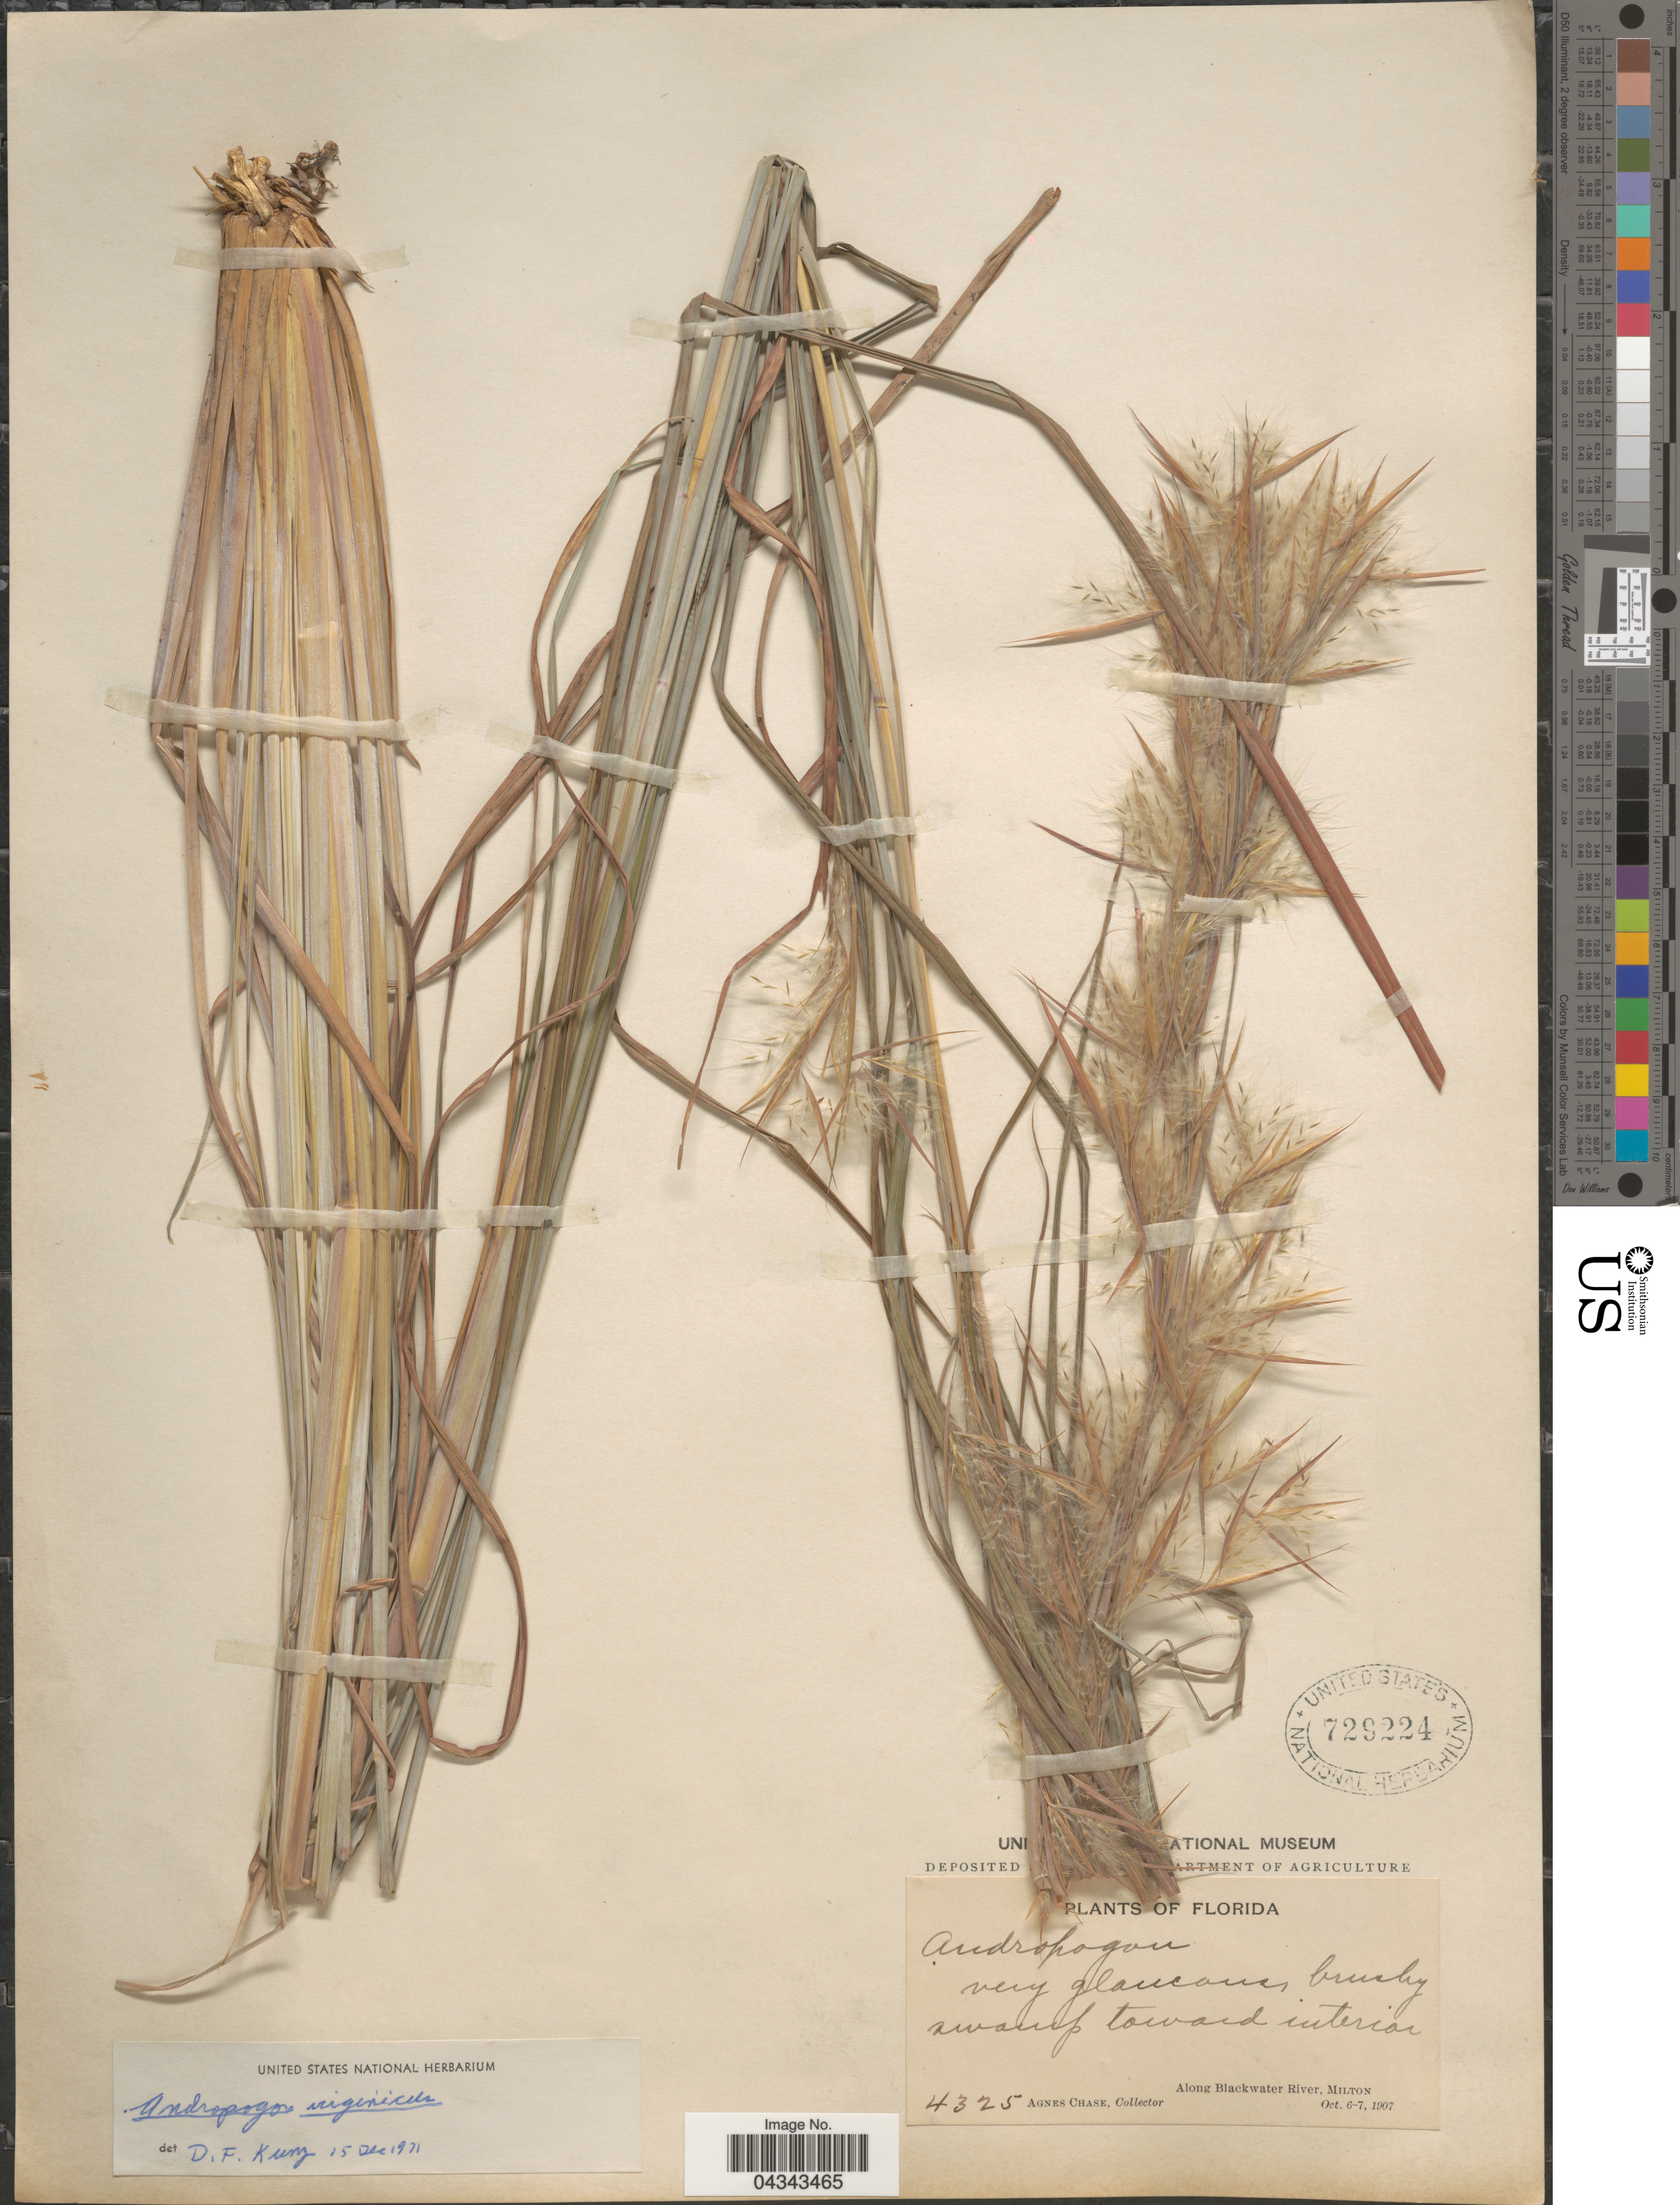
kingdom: Plantae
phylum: Tracheophyta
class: Liliopsida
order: Poales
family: Poaceae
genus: Andropogon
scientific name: Andropogon glomeratus var. glaucopsis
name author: C. Mohr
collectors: A. Chase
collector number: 4325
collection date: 1907-10-06/1907-10-07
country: United States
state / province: Florida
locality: Along Blackwater River, Milton.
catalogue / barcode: US 729224